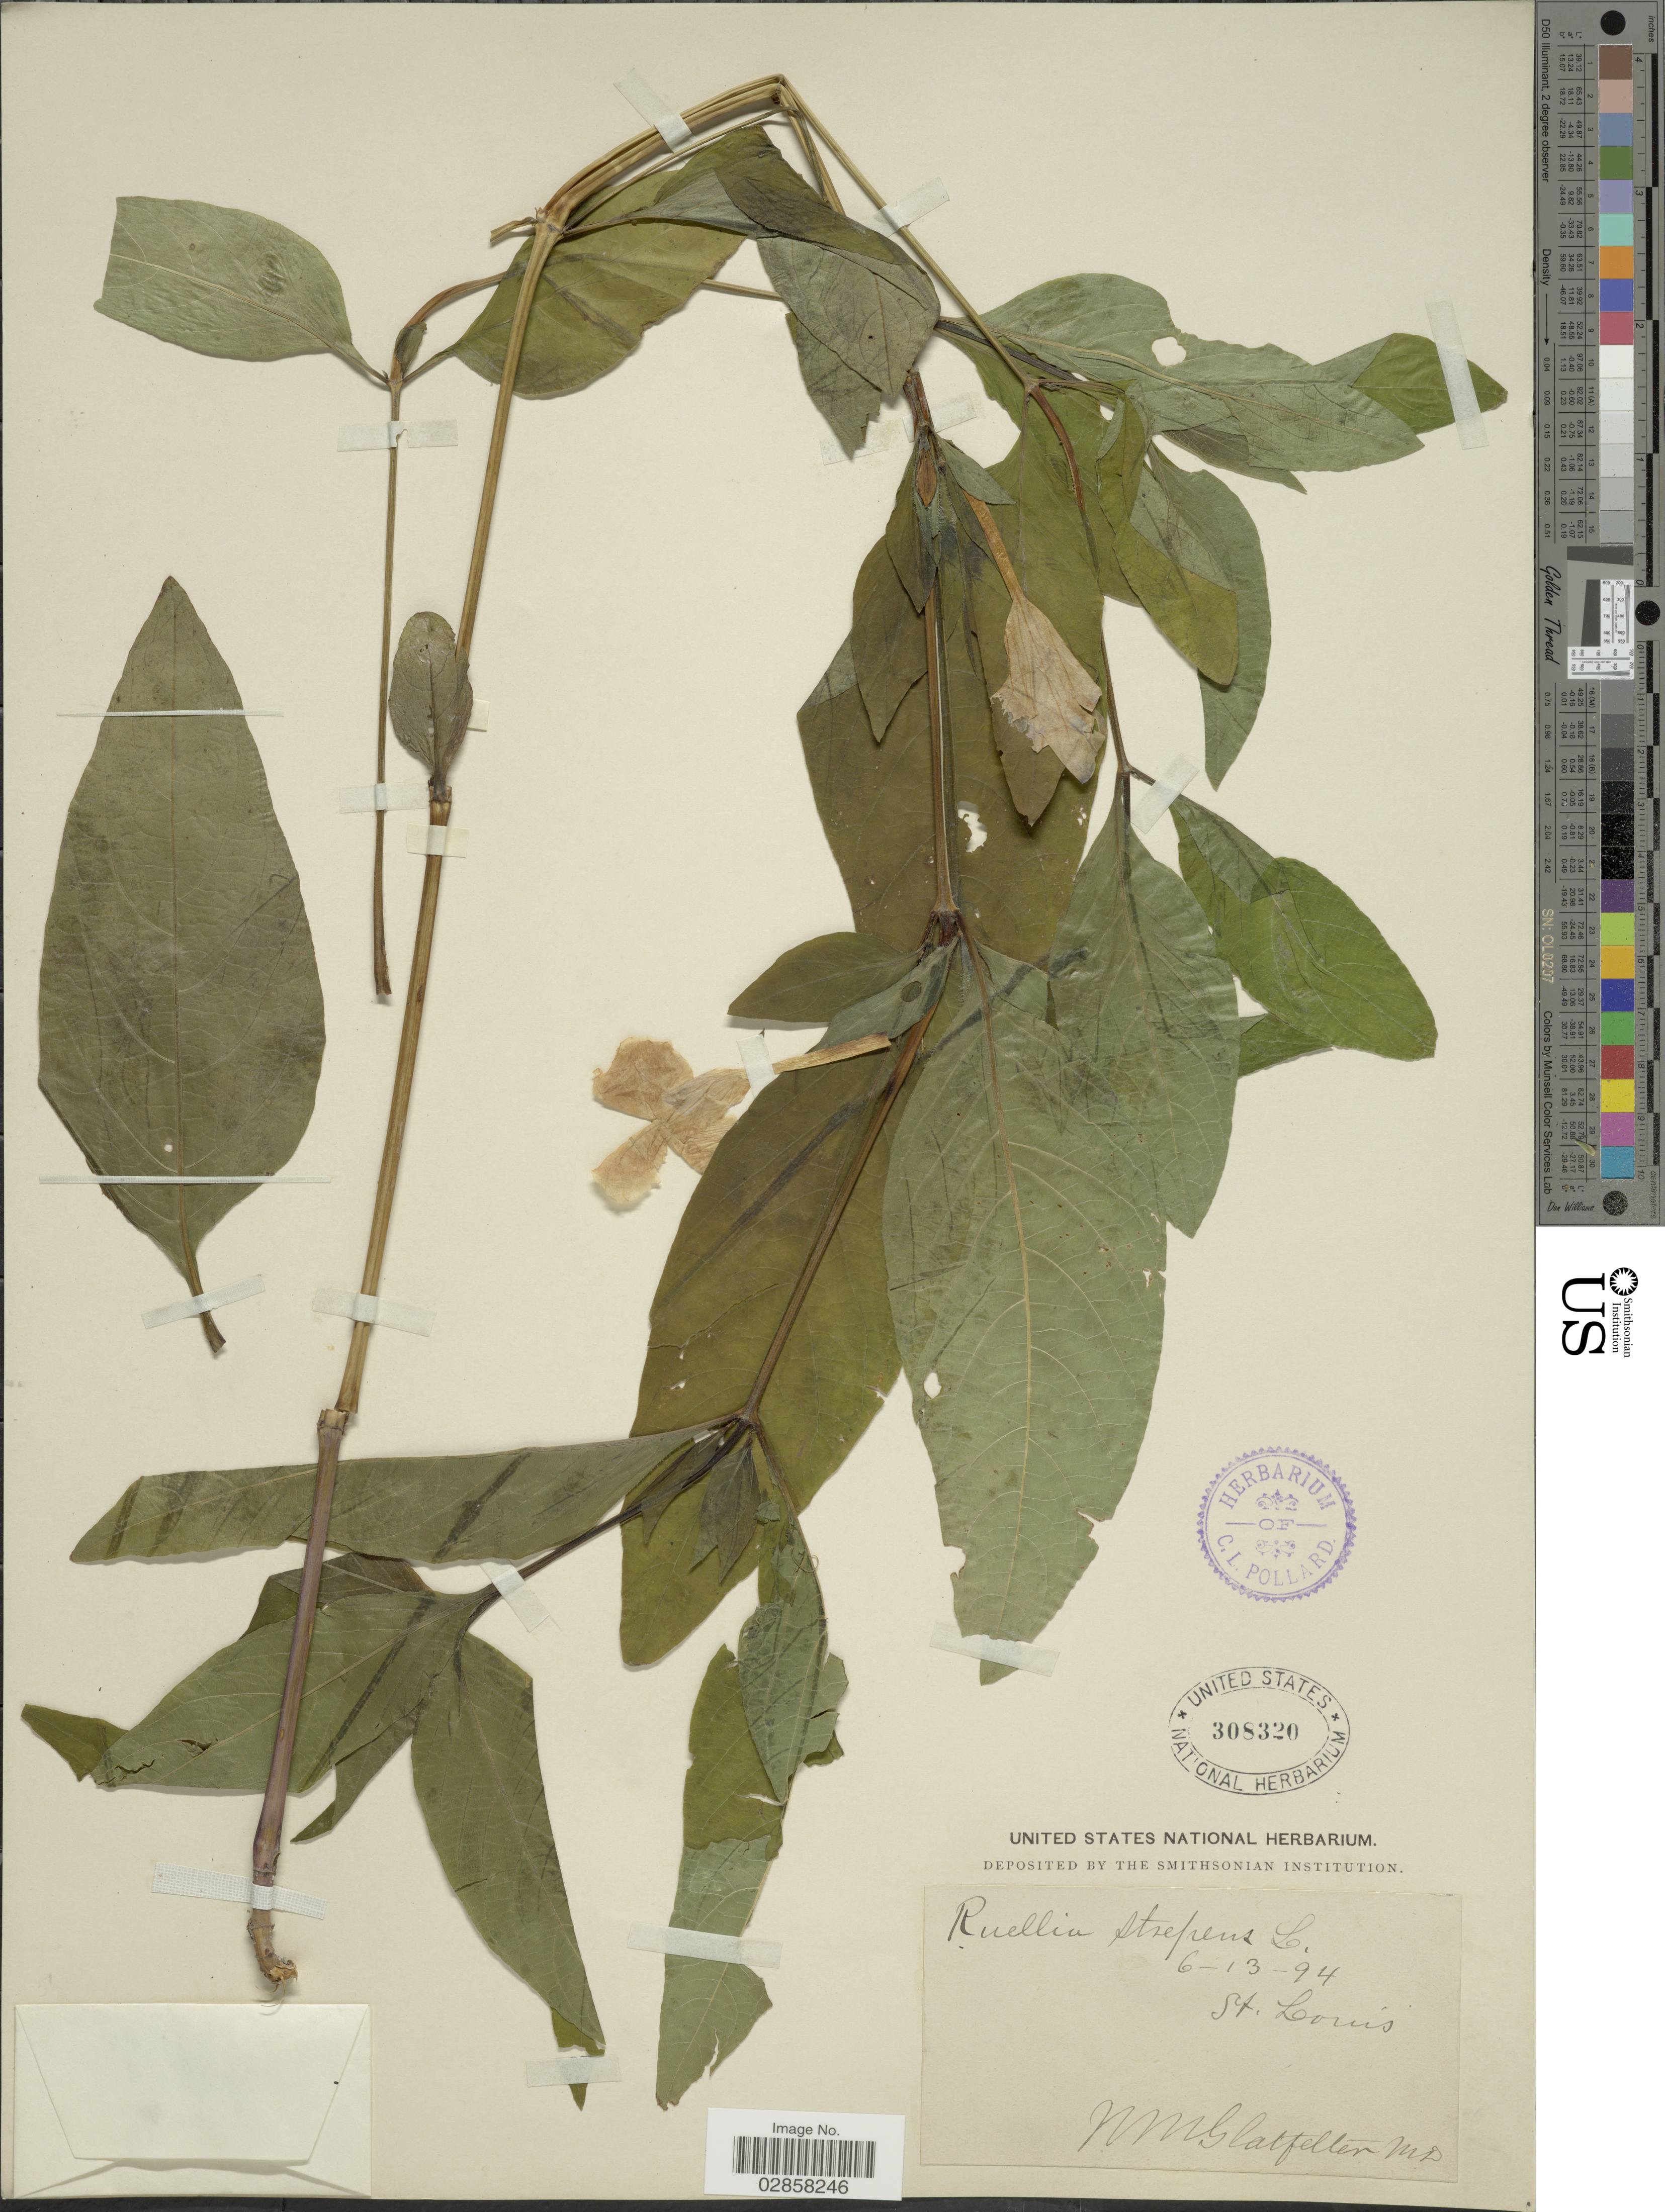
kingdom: Plantae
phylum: Tracheophyta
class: Magnoliopsida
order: Lamiales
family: Acanthaceae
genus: Ruellia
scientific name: Ruellia strepens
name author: L.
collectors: N. M. Glatfelter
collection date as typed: Transcribed d/m/y: 13/6/94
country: United States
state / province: Maryland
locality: St. Louis.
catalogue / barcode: US 308320